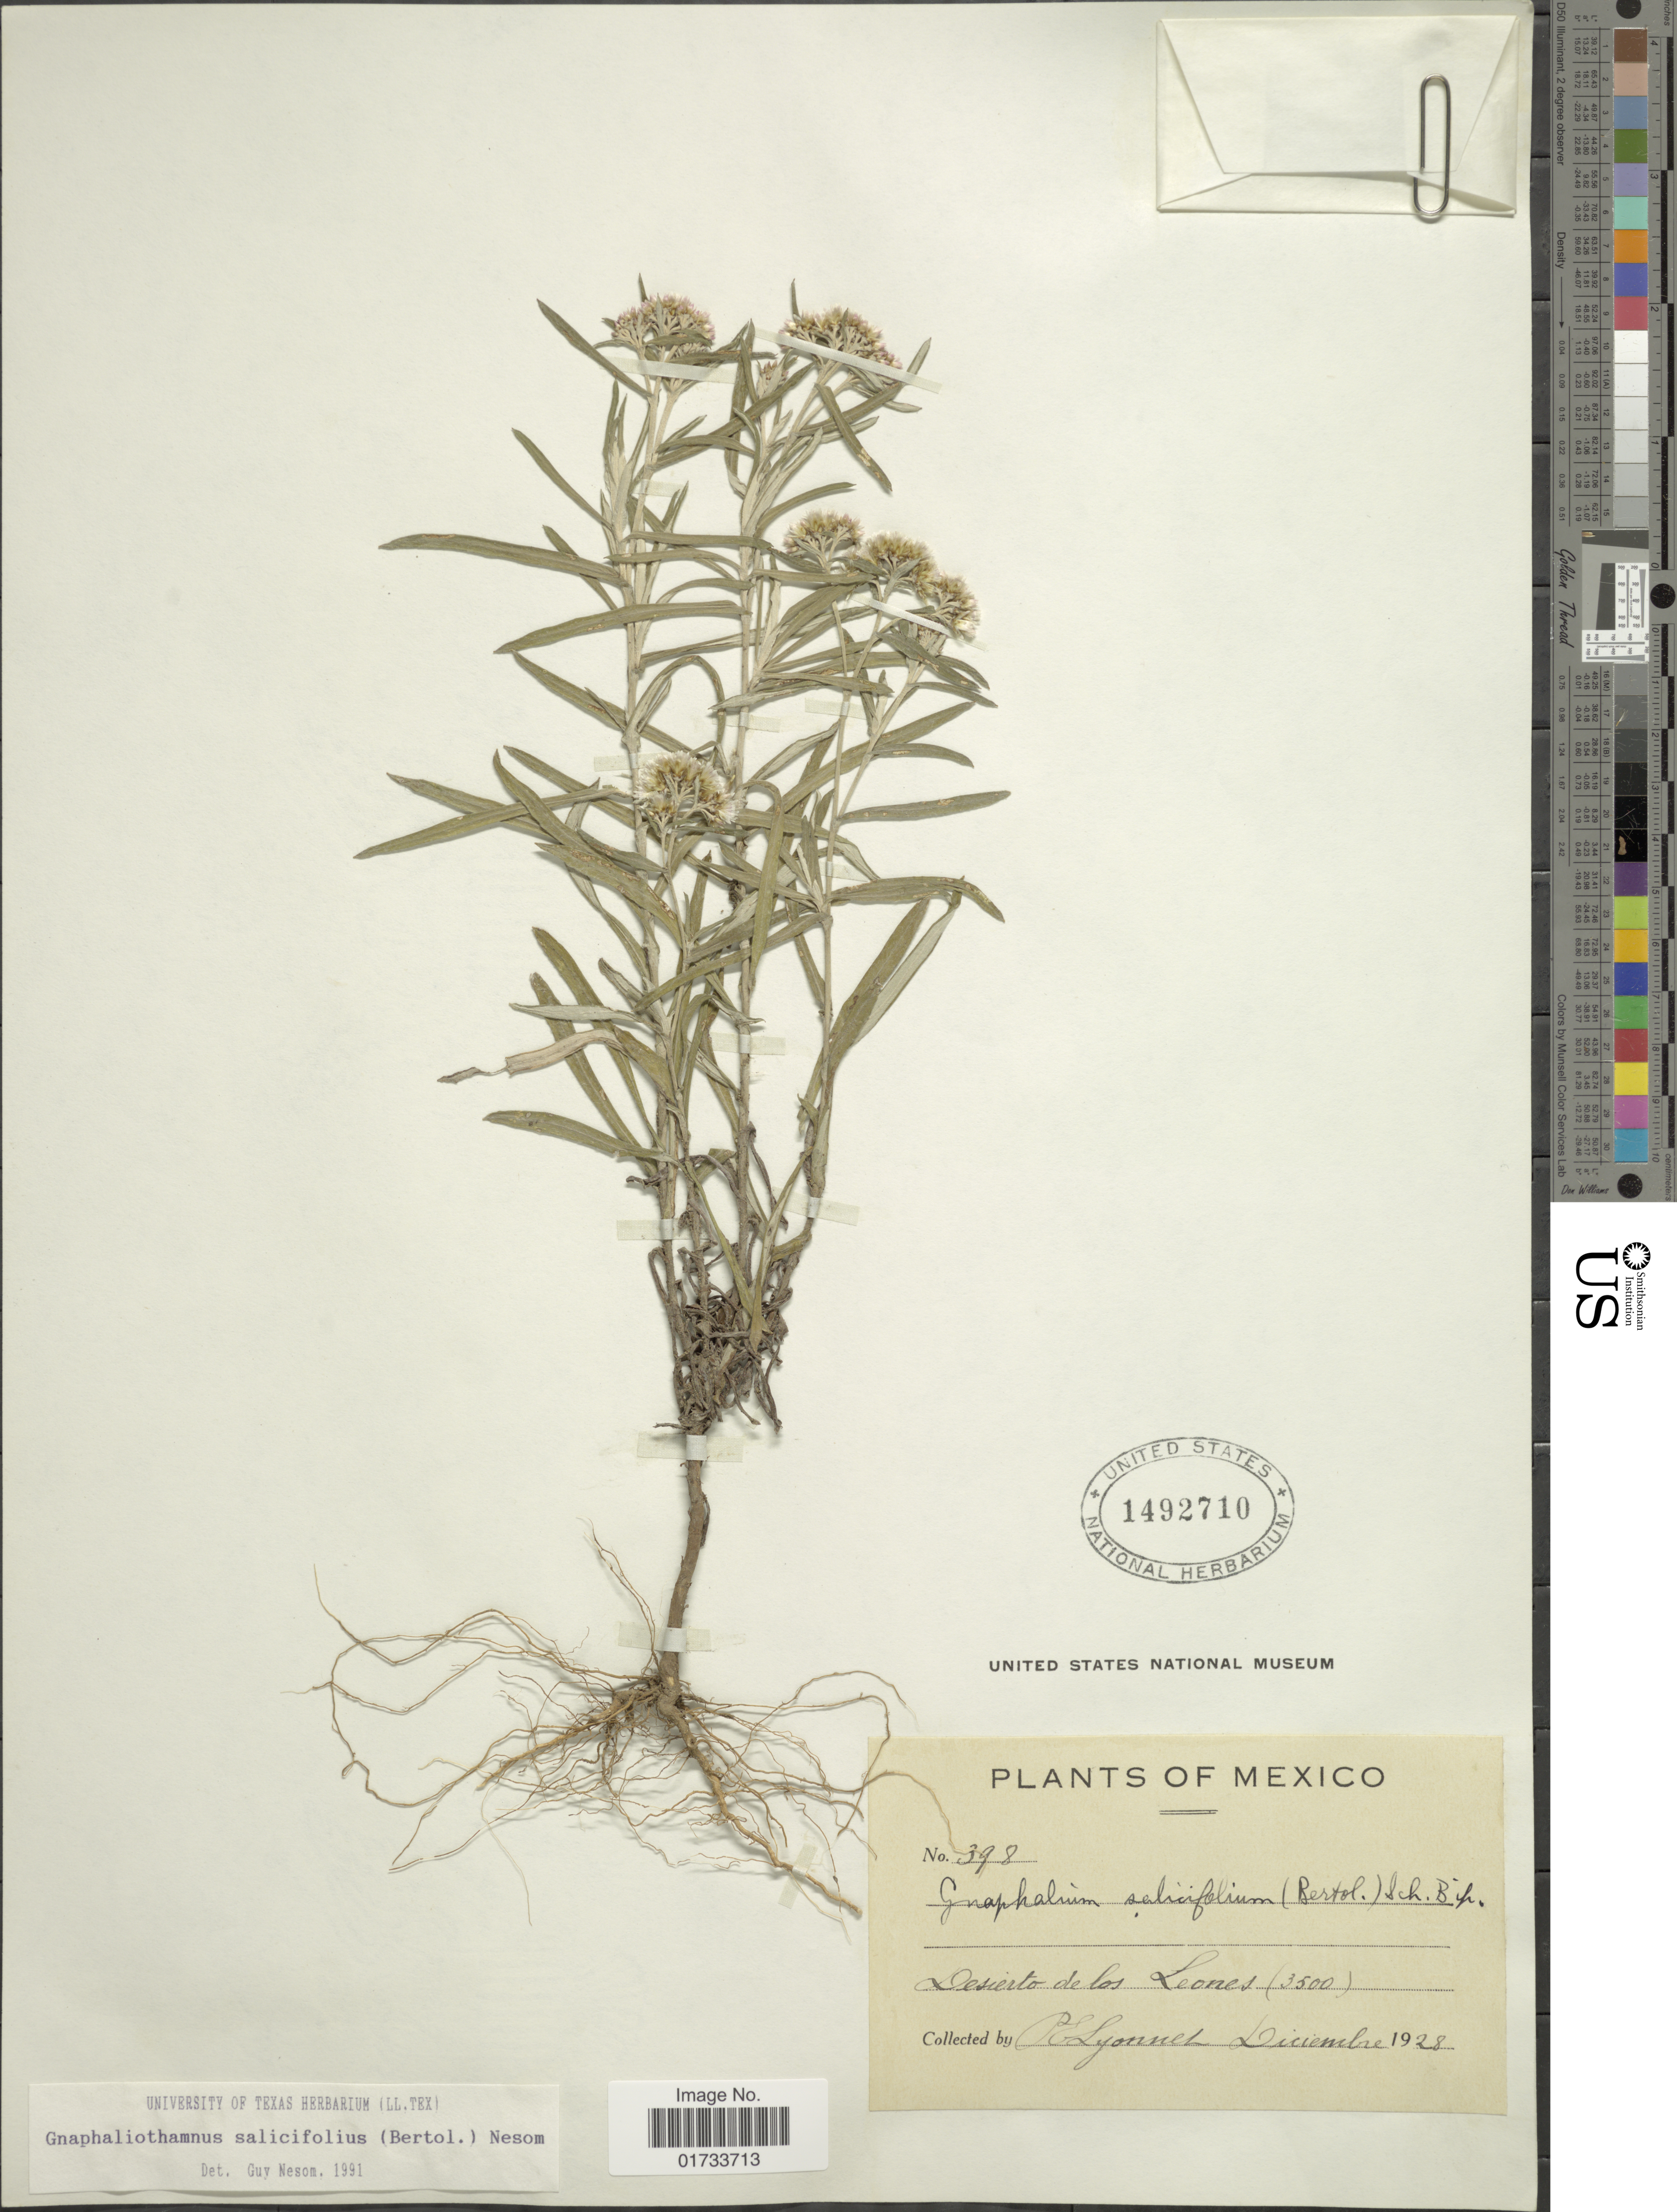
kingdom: Plantae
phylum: Tracheophyta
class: Magnoliopsida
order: Asterales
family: Asteraceae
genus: Chionolaena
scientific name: Chionolaena salicifolia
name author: (Bertol.) G.L. Nesom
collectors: P. Lyonnet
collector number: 398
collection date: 1928-12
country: Mexico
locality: Desierto de los Leones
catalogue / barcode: US 1492710